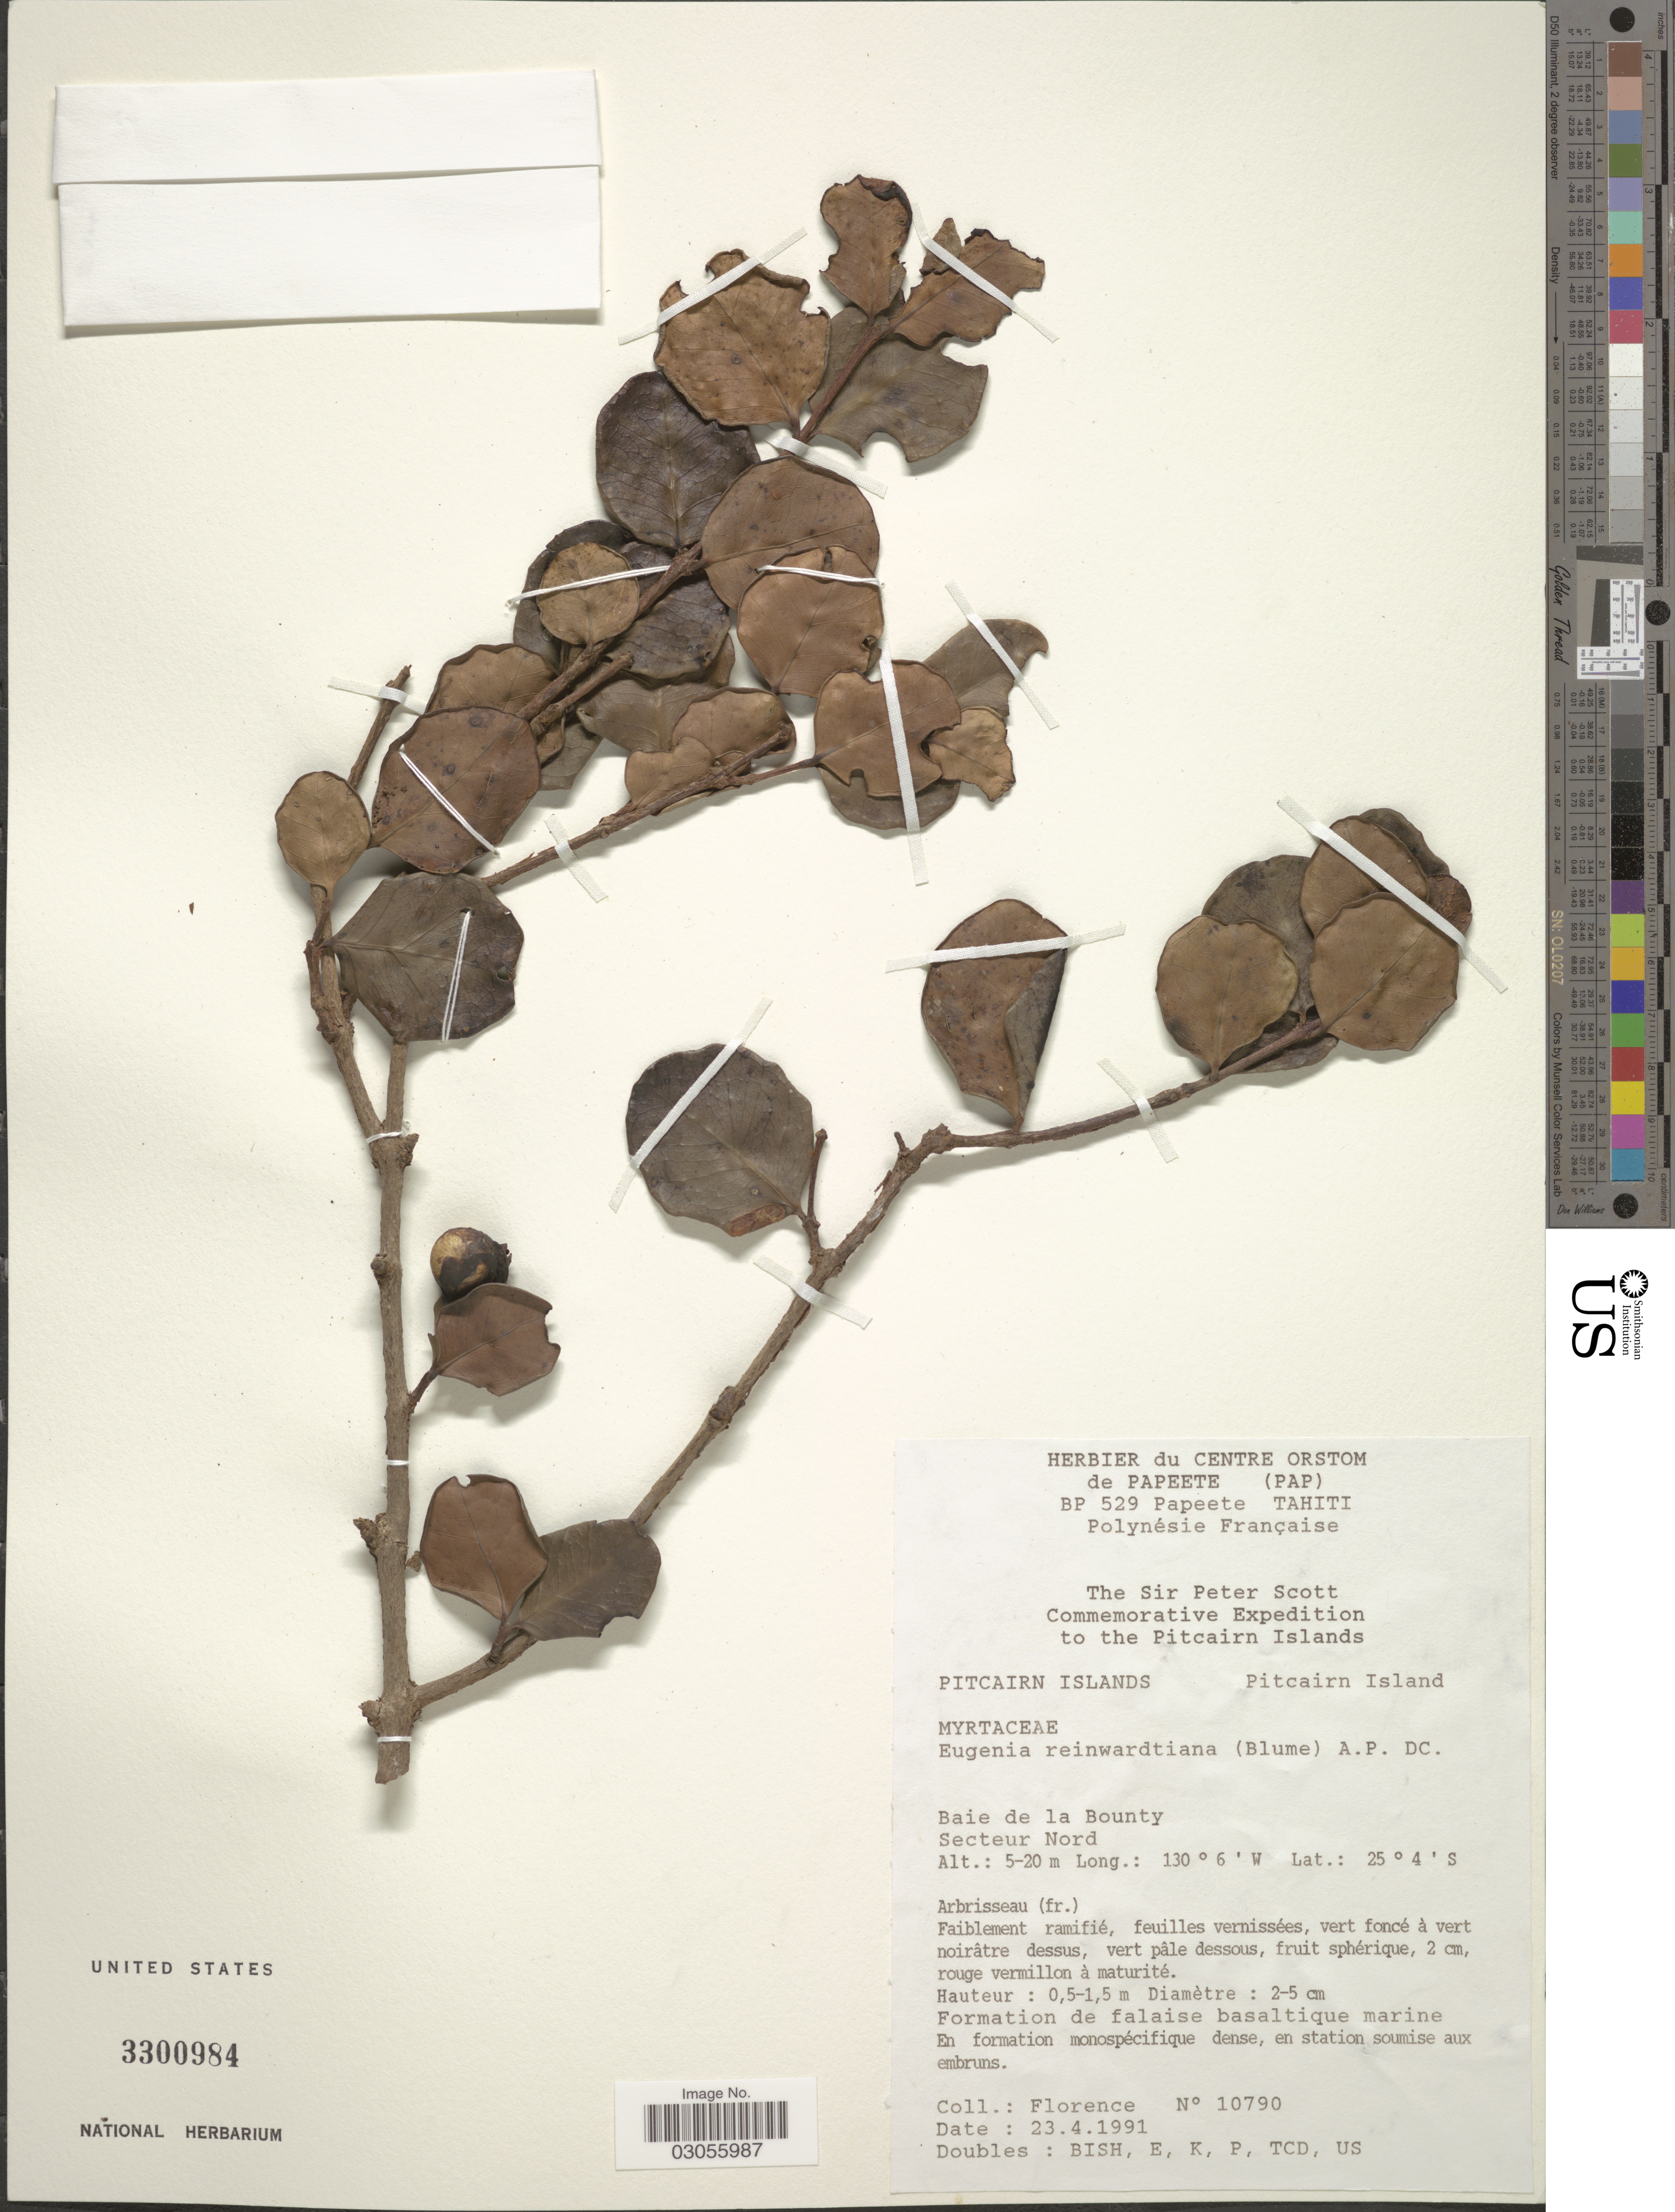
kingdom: Plantae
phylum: Tracheophyta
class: Magnoliopsida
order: Myrtales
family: Myrtaceae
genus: Eugenia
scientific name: Eugenia reinwardtiana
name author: (Blume) DC.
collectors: -. Florence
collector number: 10790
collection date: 1991-04-23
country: Pitcairn Islands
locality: Pitcairn Island. Baie de la Bounty. Secteur Nord.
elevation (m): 5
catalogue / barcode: US 3300984